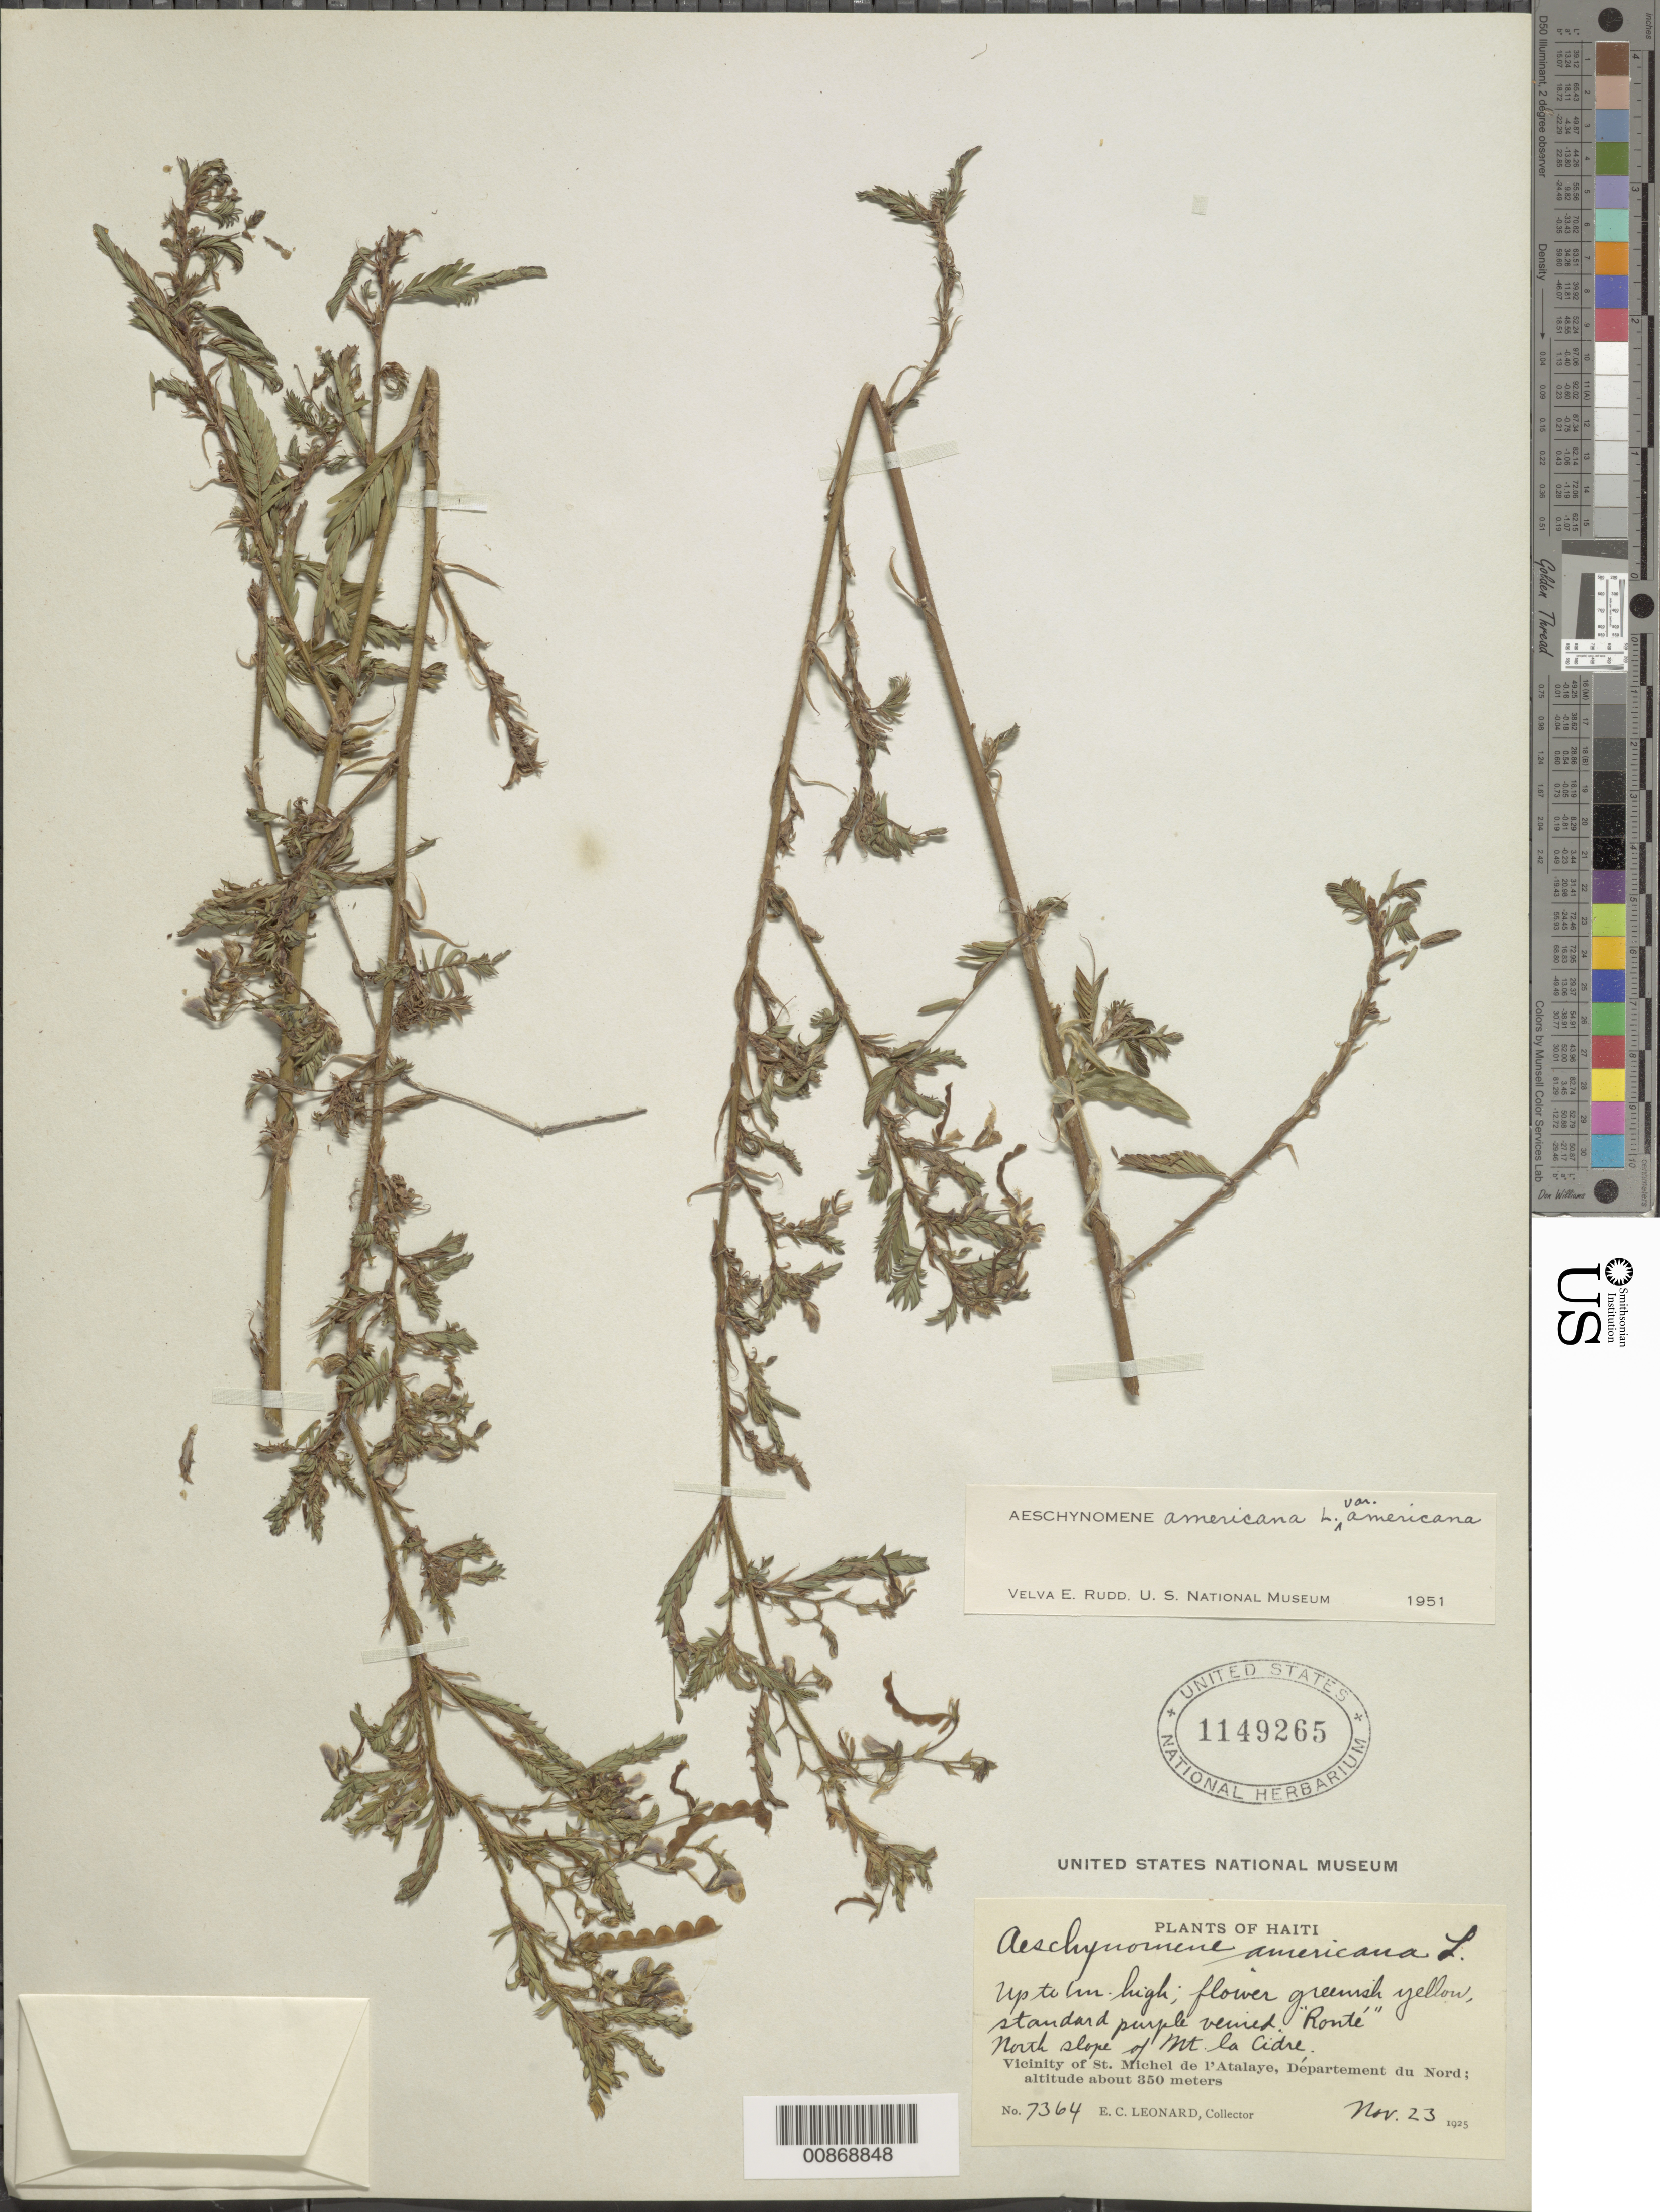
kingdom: Plantae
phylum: Tracheophyta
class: Magnoliopsida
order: Fabales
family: Fabaceae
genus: Aeschynomene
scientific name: Aeschynomene americana var. americana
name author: L.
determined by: Rudd, V. E.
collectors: E. C. Leonard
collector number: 7364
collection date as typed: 23 Nov 1925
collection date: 1925-11-23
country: Haiti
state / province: Nord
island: Hispaniola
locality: Vicinity of St. Michel de l'Atalaye. North slope of Mt. la Cidre.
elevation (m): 350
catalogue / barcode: US 1149265